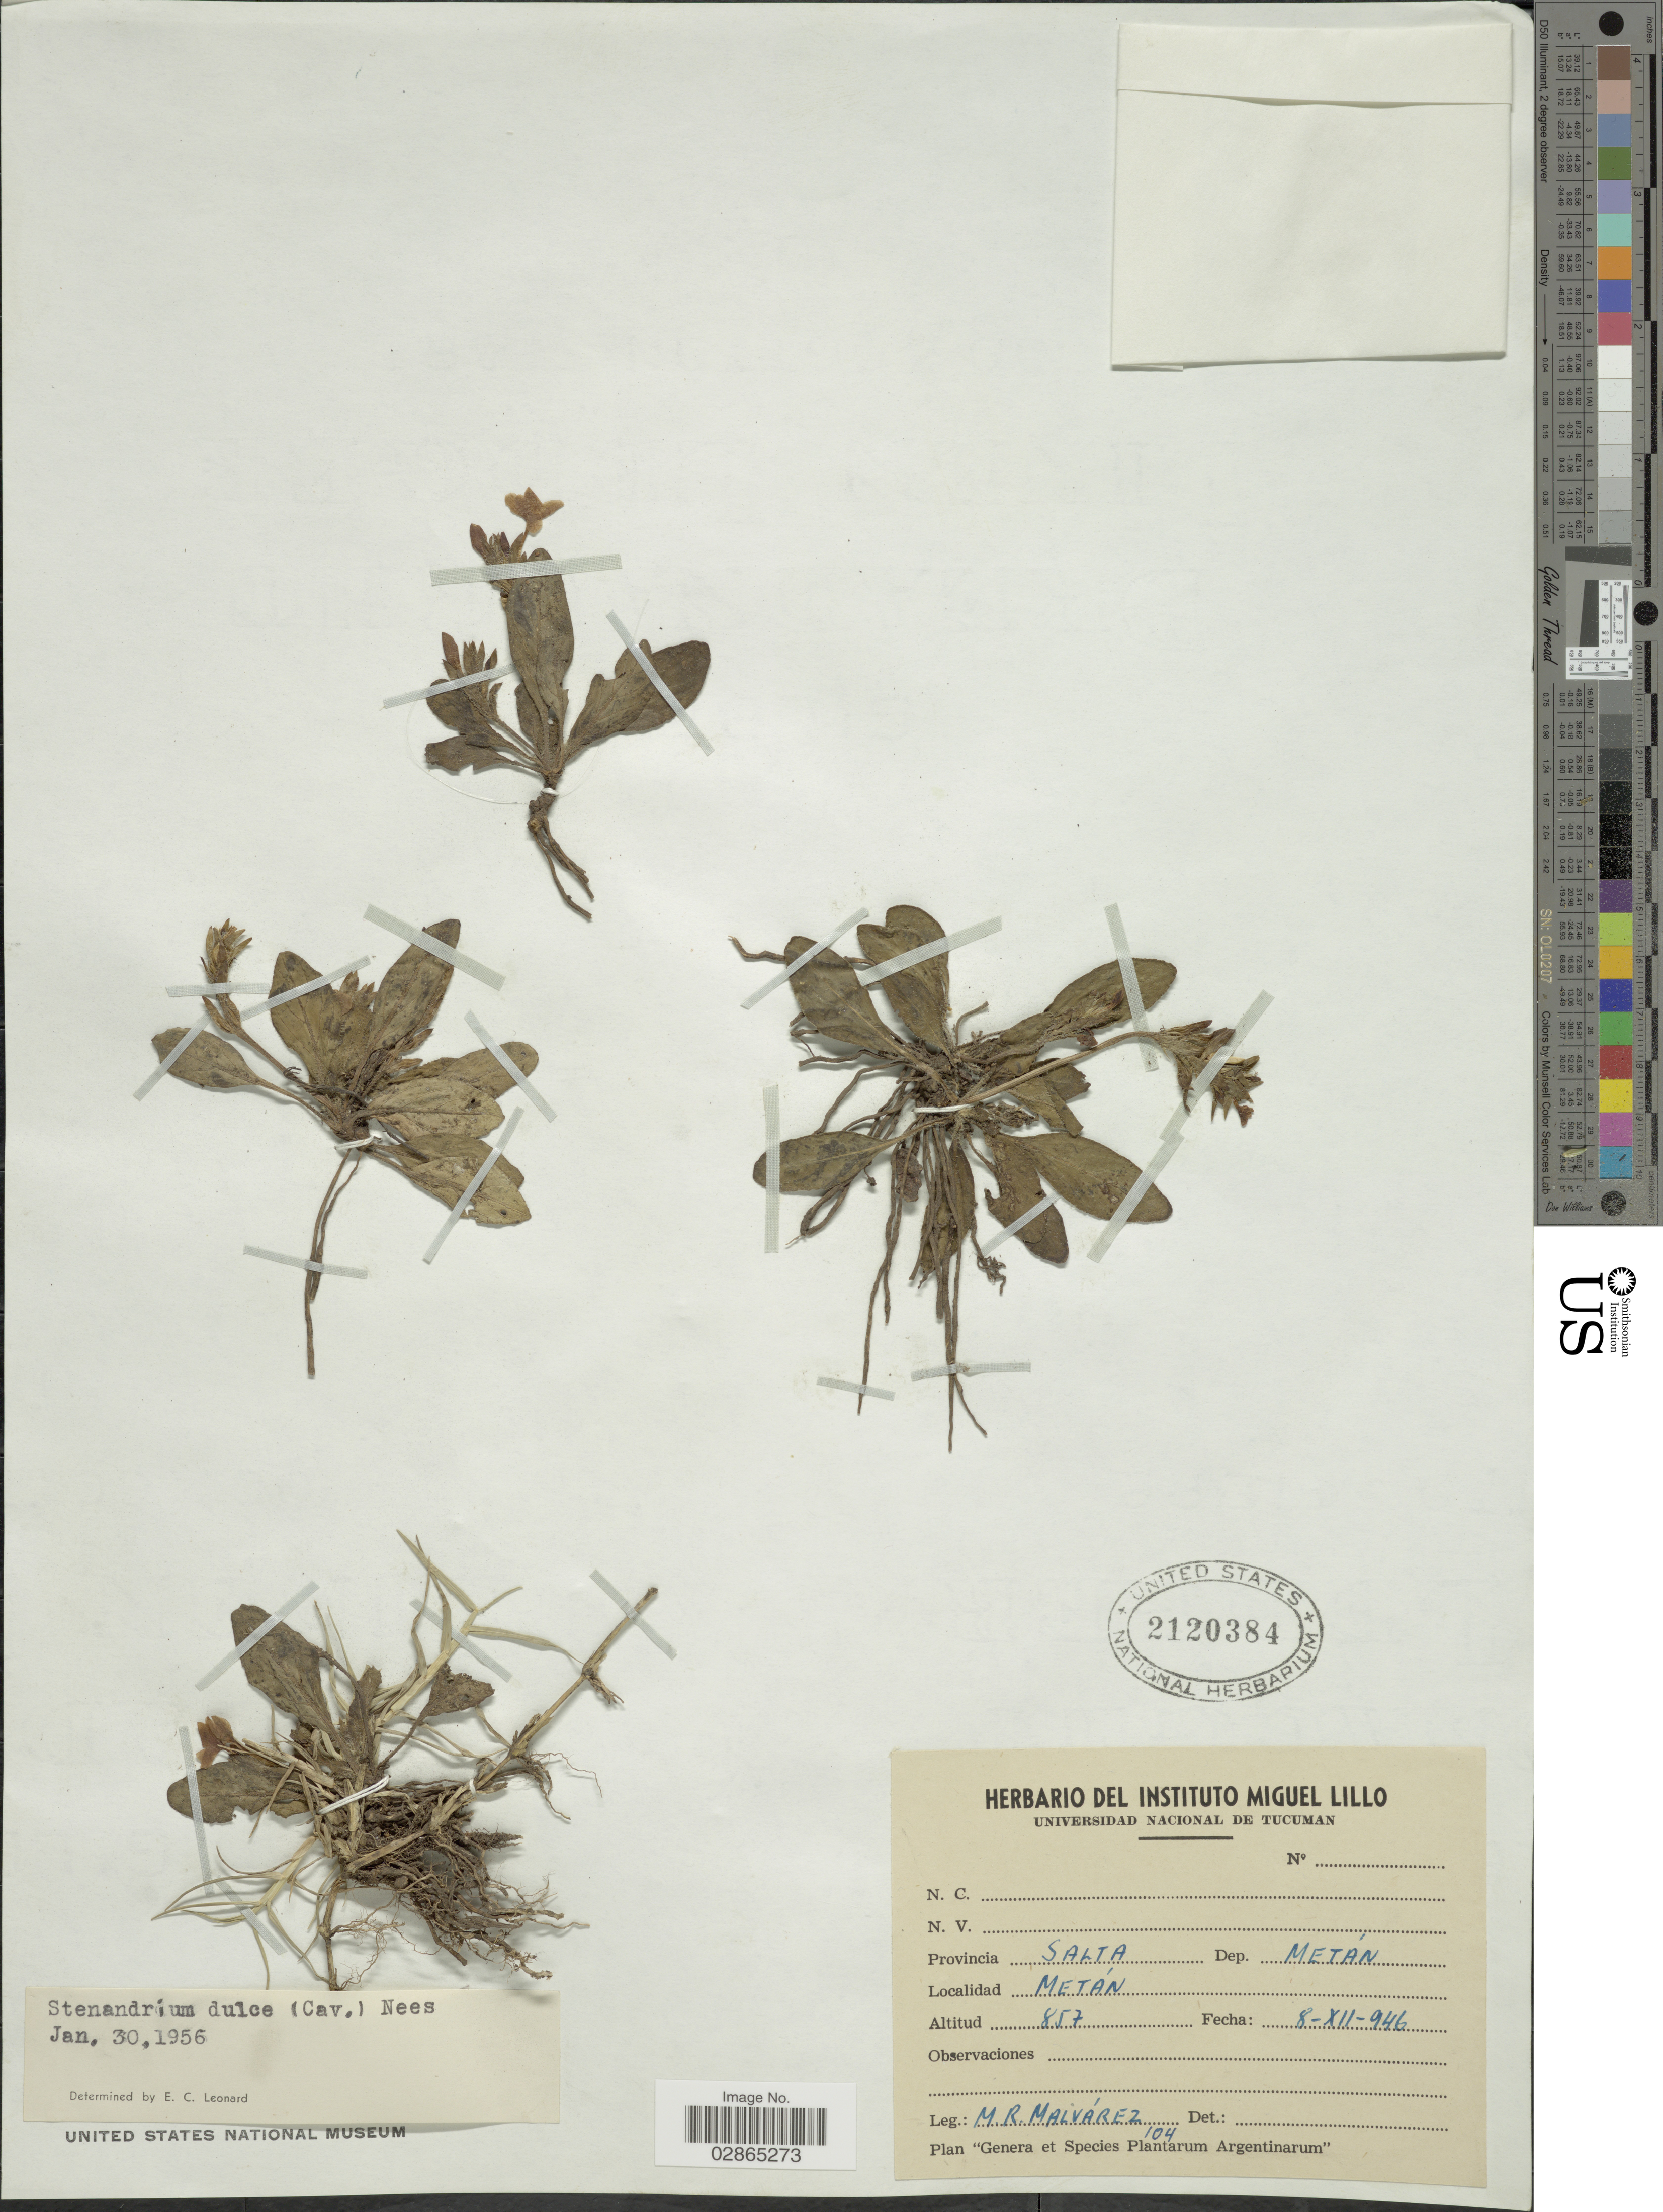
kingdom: Plantae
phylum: Tracheophyta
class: Magnoliopsida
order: Lamiales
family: Acanthaceae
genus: Stenandrium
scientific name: Stenandrium dulce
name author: (Cav.) Nees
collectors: M. Malvárez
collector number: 104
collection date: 1946-12-08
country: Argentina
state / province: Salta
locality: Dep. Metán, Metán.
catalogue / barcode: US 2120384